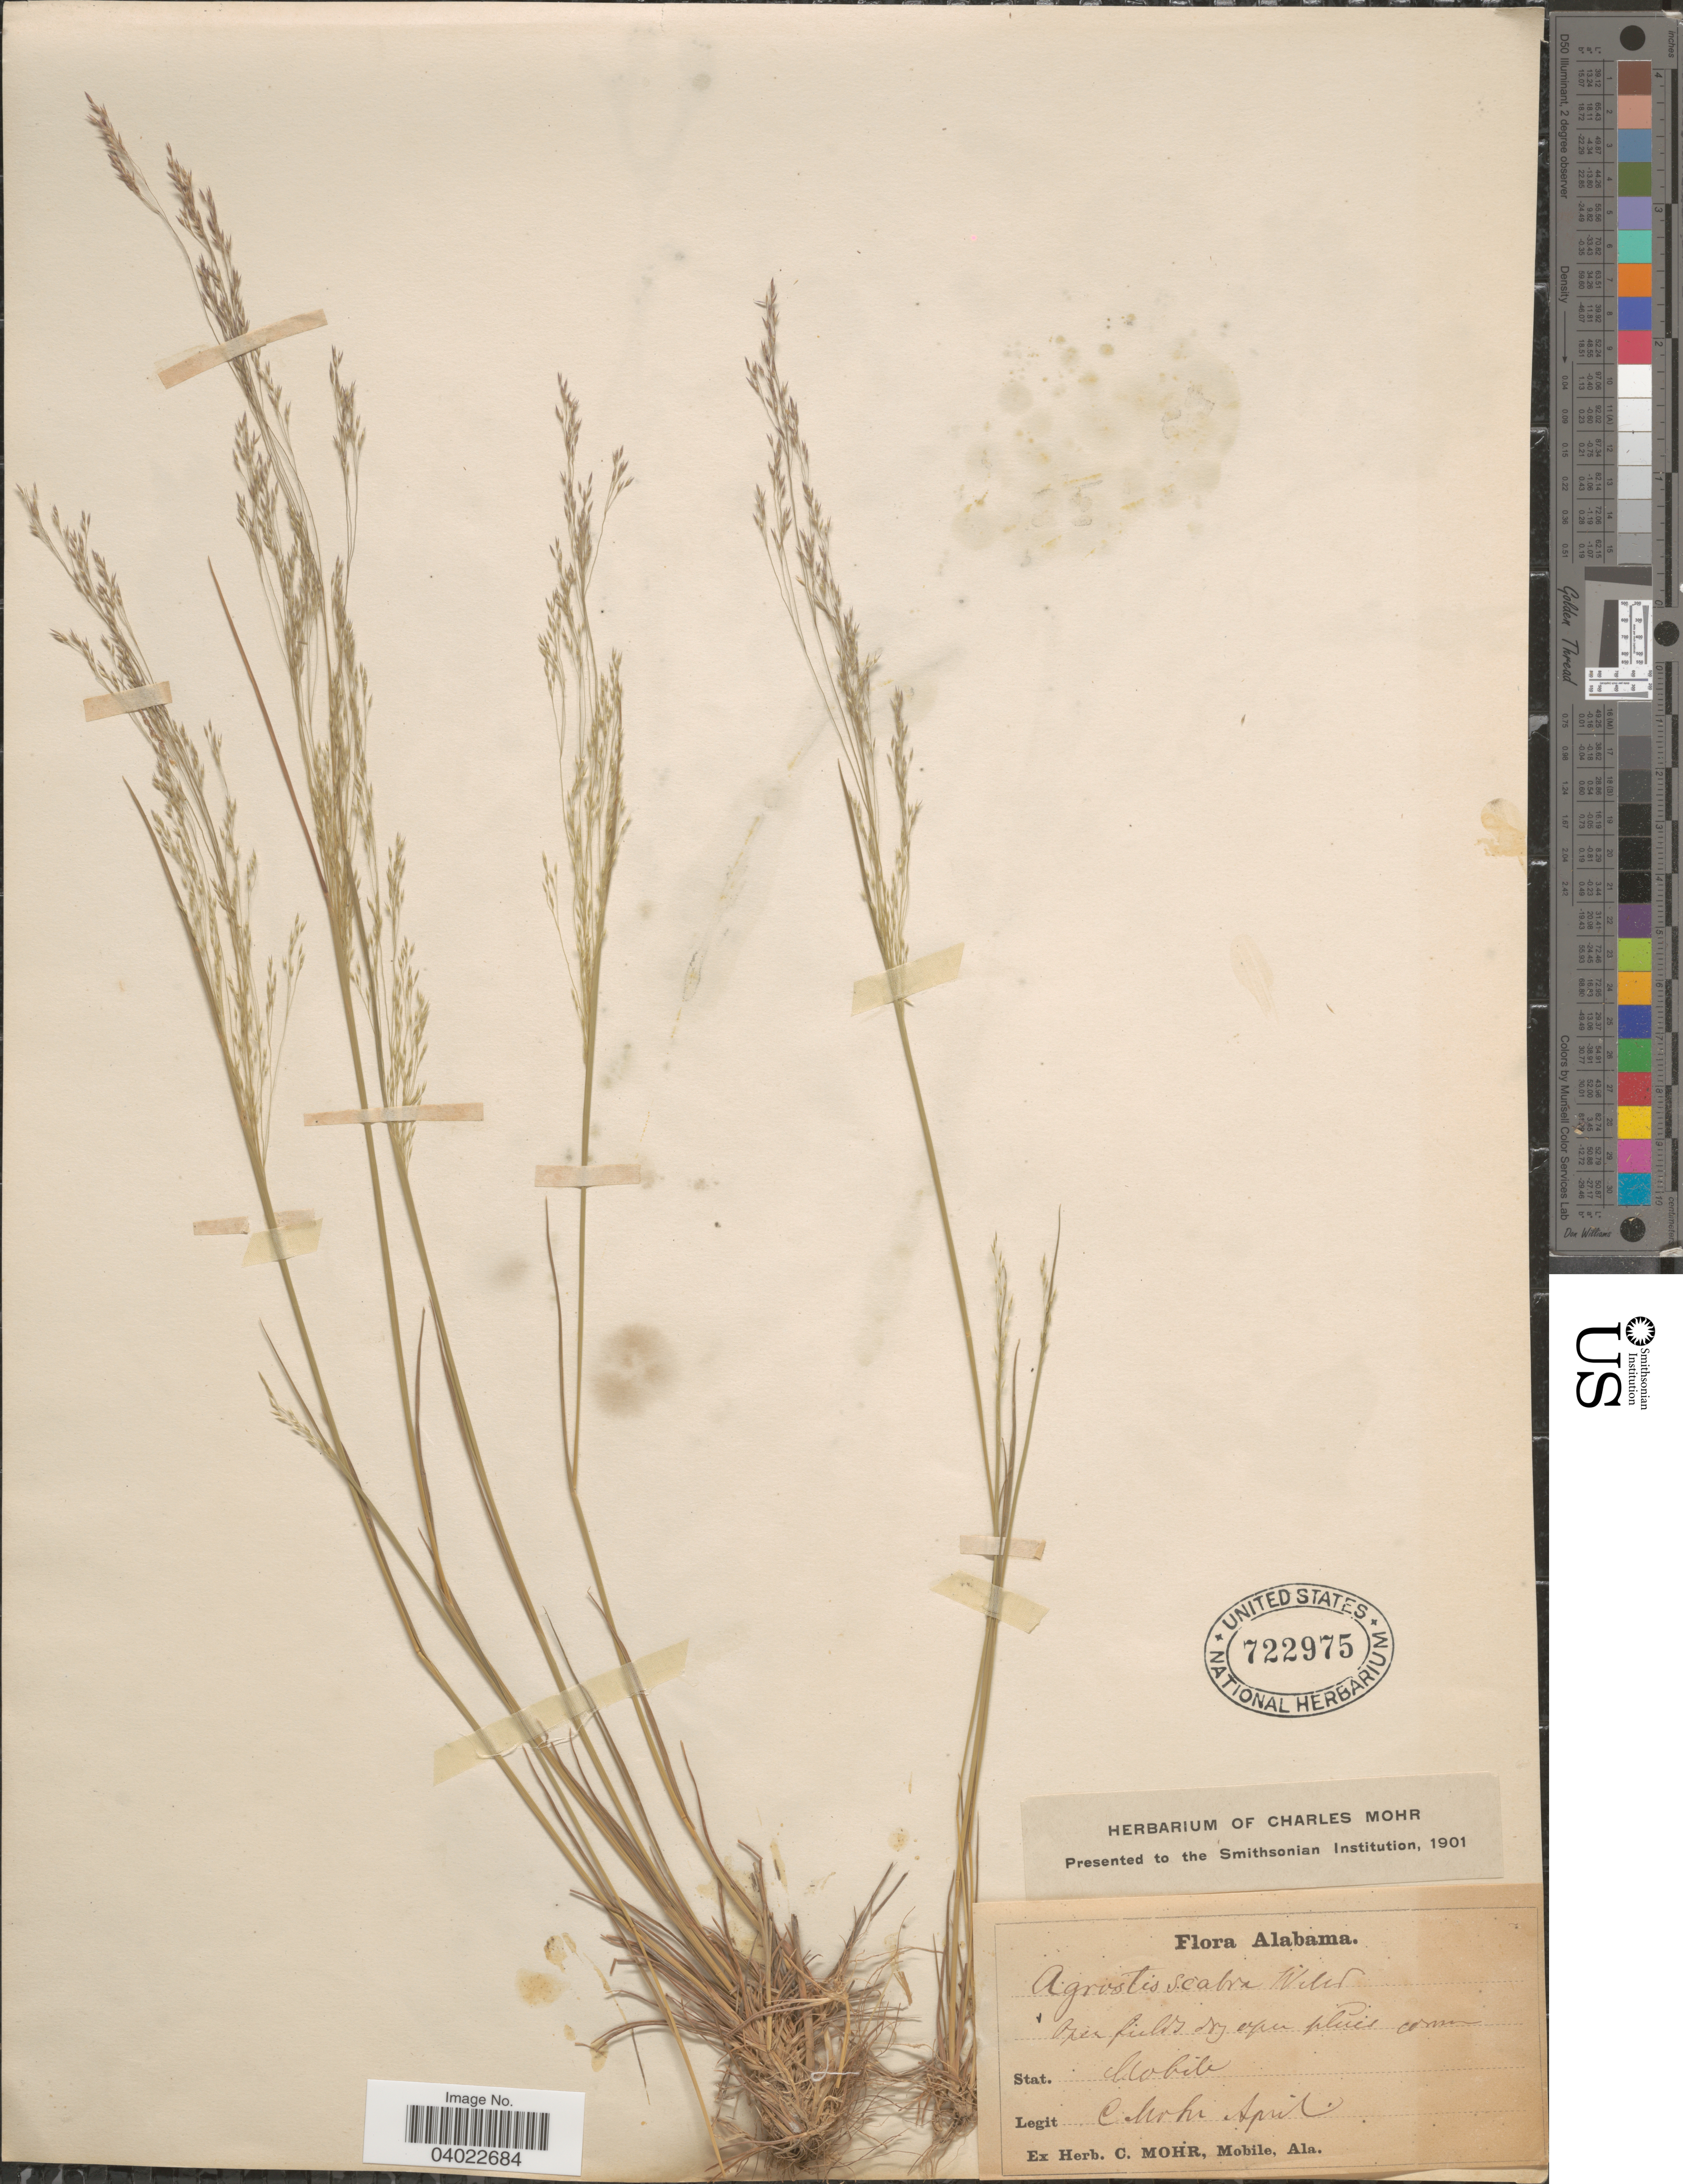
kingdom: Plantae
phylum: Tracheophyta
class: Liliopsida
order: Poales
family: Poaceae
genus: Agrostis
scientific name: Agrostis scabra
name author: Willd.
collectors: C. T. Mohr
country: United States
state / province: Alabama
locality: Stat. Mobile.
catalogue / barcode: US 722975